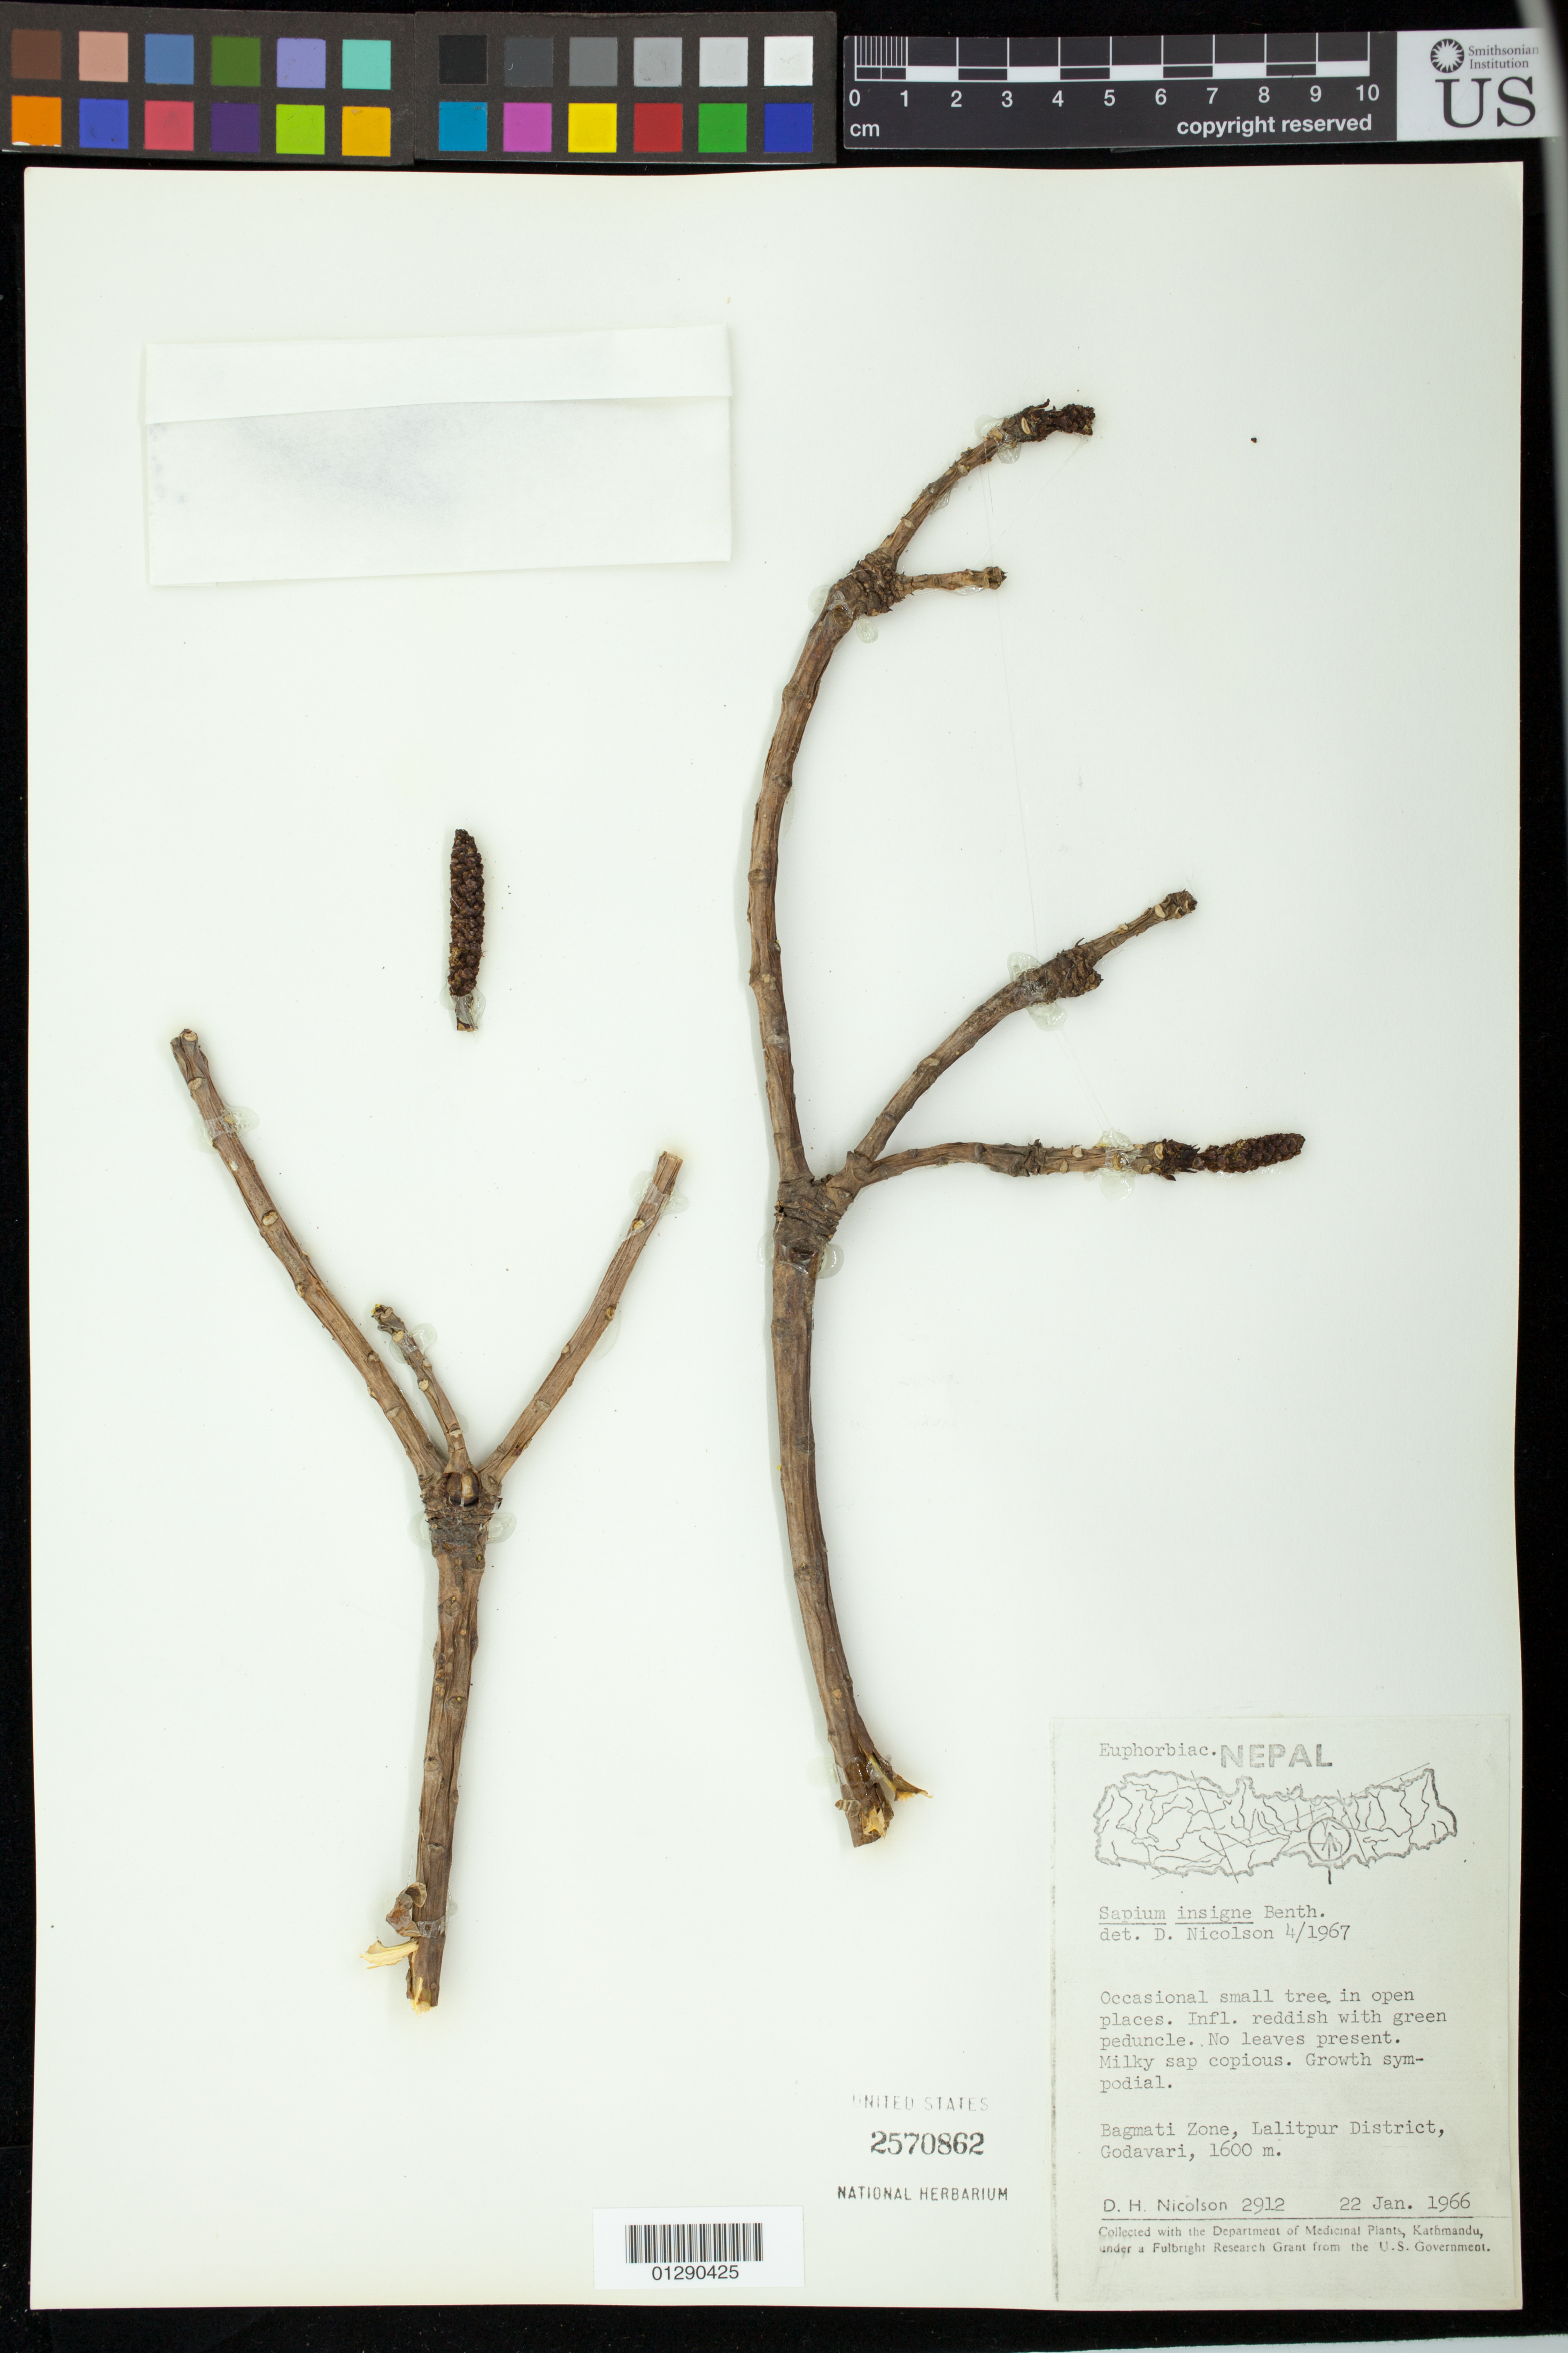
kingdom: Plantae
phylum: Tracheophyta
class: Magnoliopsida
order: Malpighiales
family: Euphorbiaceae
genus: Sapium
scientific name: Sapium insigne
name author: (Royle) Benth. & Hook. f.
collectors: D. H. Nicolson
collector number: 2912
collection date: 1966-01-22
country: Nepal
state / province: Central Region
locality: Lalitpur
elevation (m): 1600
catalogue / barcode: US 2570862